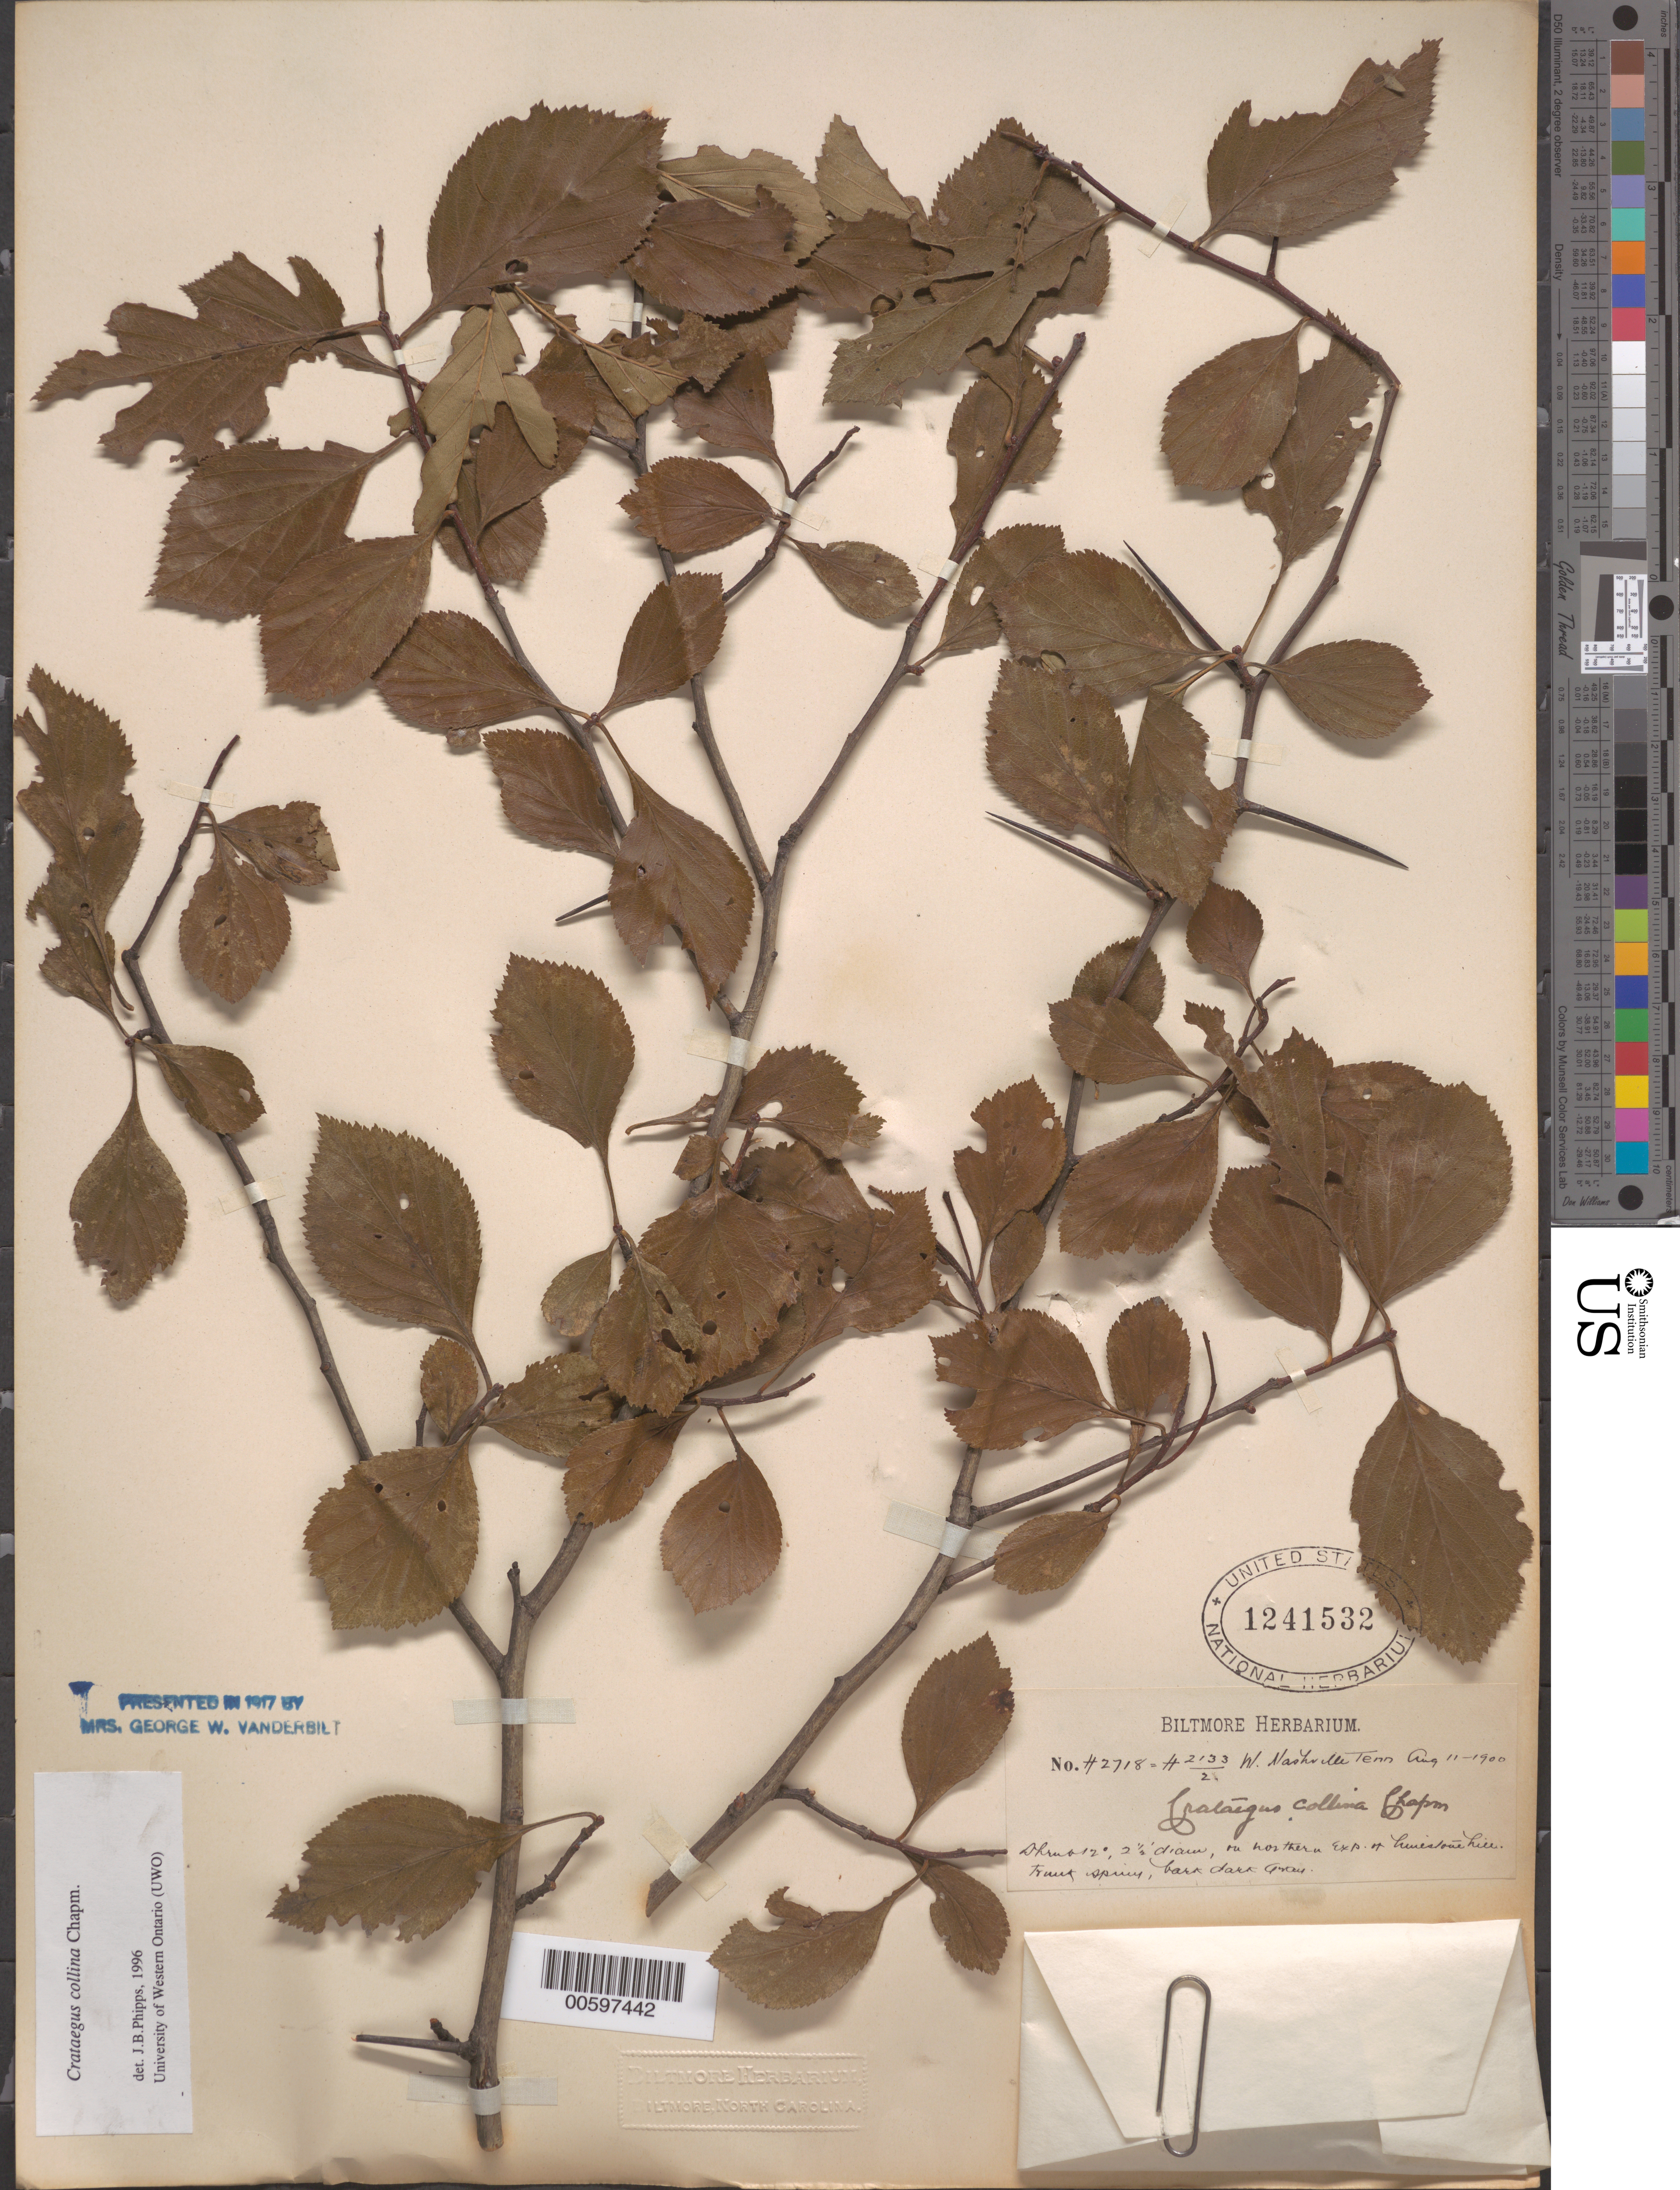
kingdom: Plantae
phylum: Tracheophyta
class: Magnoliopsida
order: Rosales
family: Rosaceae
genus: Crataegus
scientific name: Crataegus collina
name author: Chapm.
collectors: ex herb. Biltmore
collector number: H2718 = H2133/2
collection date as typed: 11 Aug 1900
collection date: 1900-08-11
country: United States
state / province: Tennessee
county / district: Davidson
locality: West Nashville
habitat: Northern exposure, limestone hill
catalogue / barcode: US 1241532